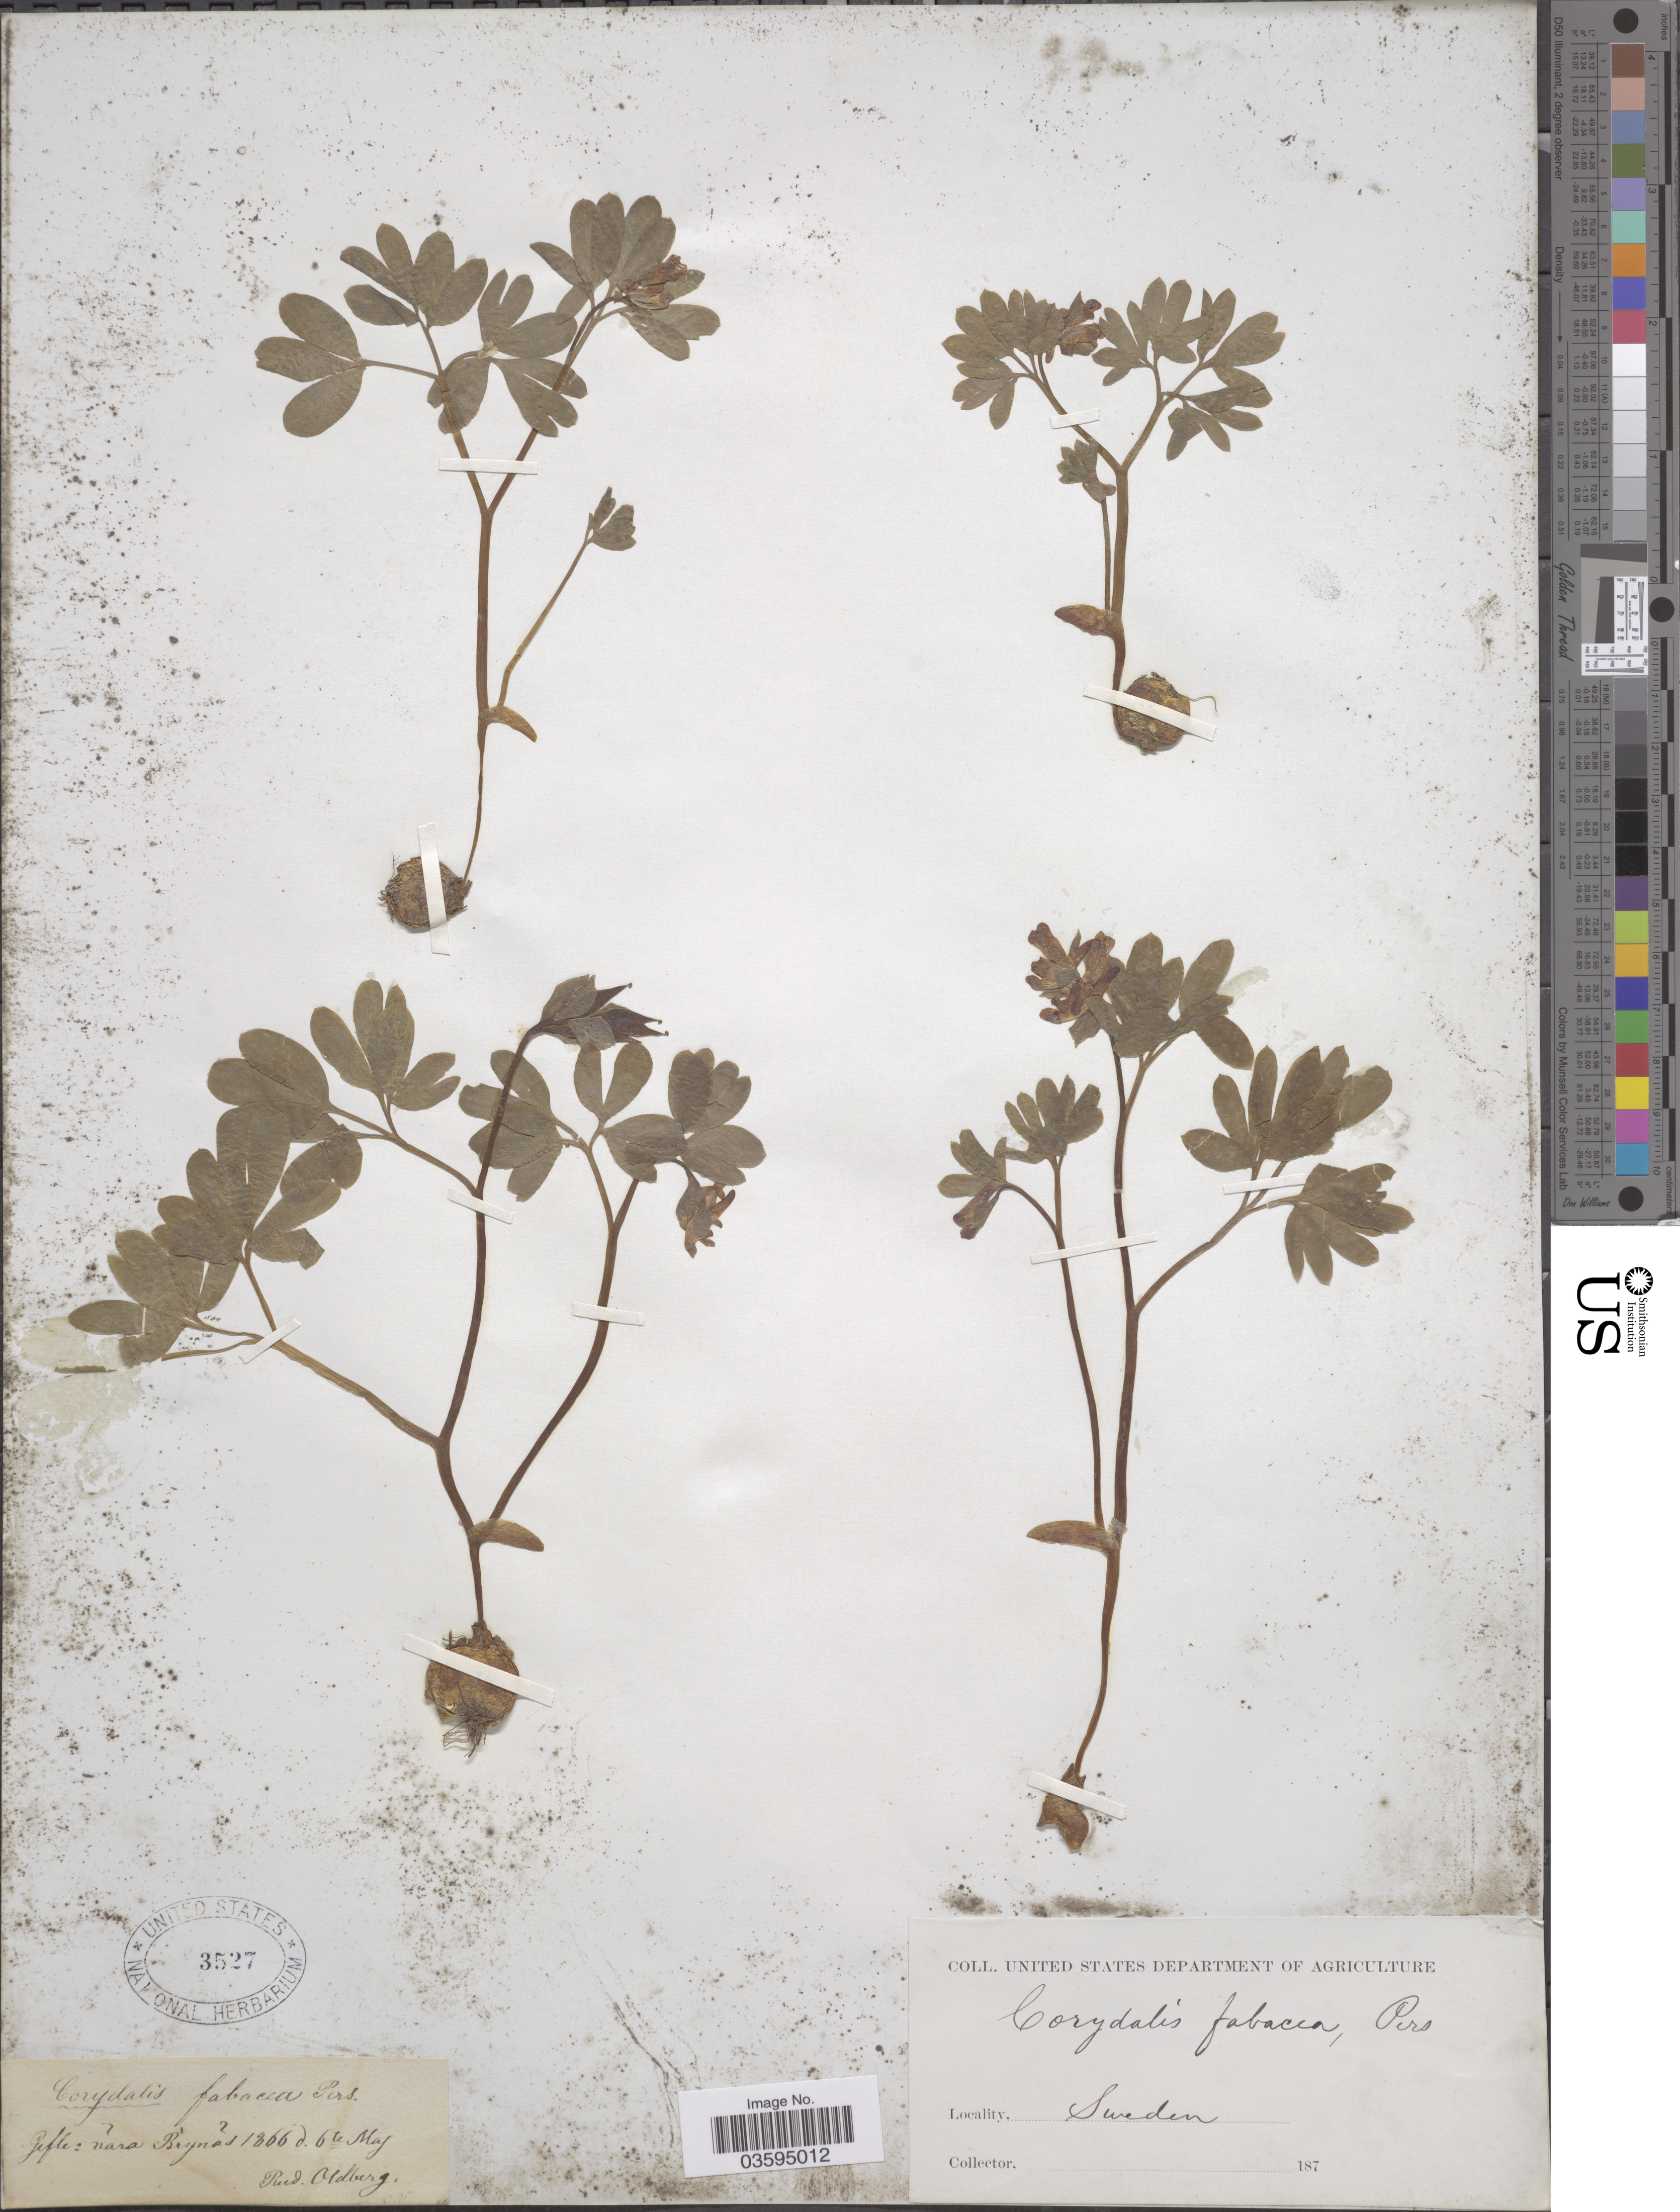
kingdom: Plantae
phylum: Tracheophyta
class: Magnoliopsida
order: Ranunculales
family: Papaveraceae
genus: Corydalis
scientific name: Corydalis fabacea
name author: (Retz.) Pers.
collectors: R. Oldberg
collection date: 1866-05-06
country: Sweden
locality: Gefle: nara Brynas.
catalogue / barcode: US 3527